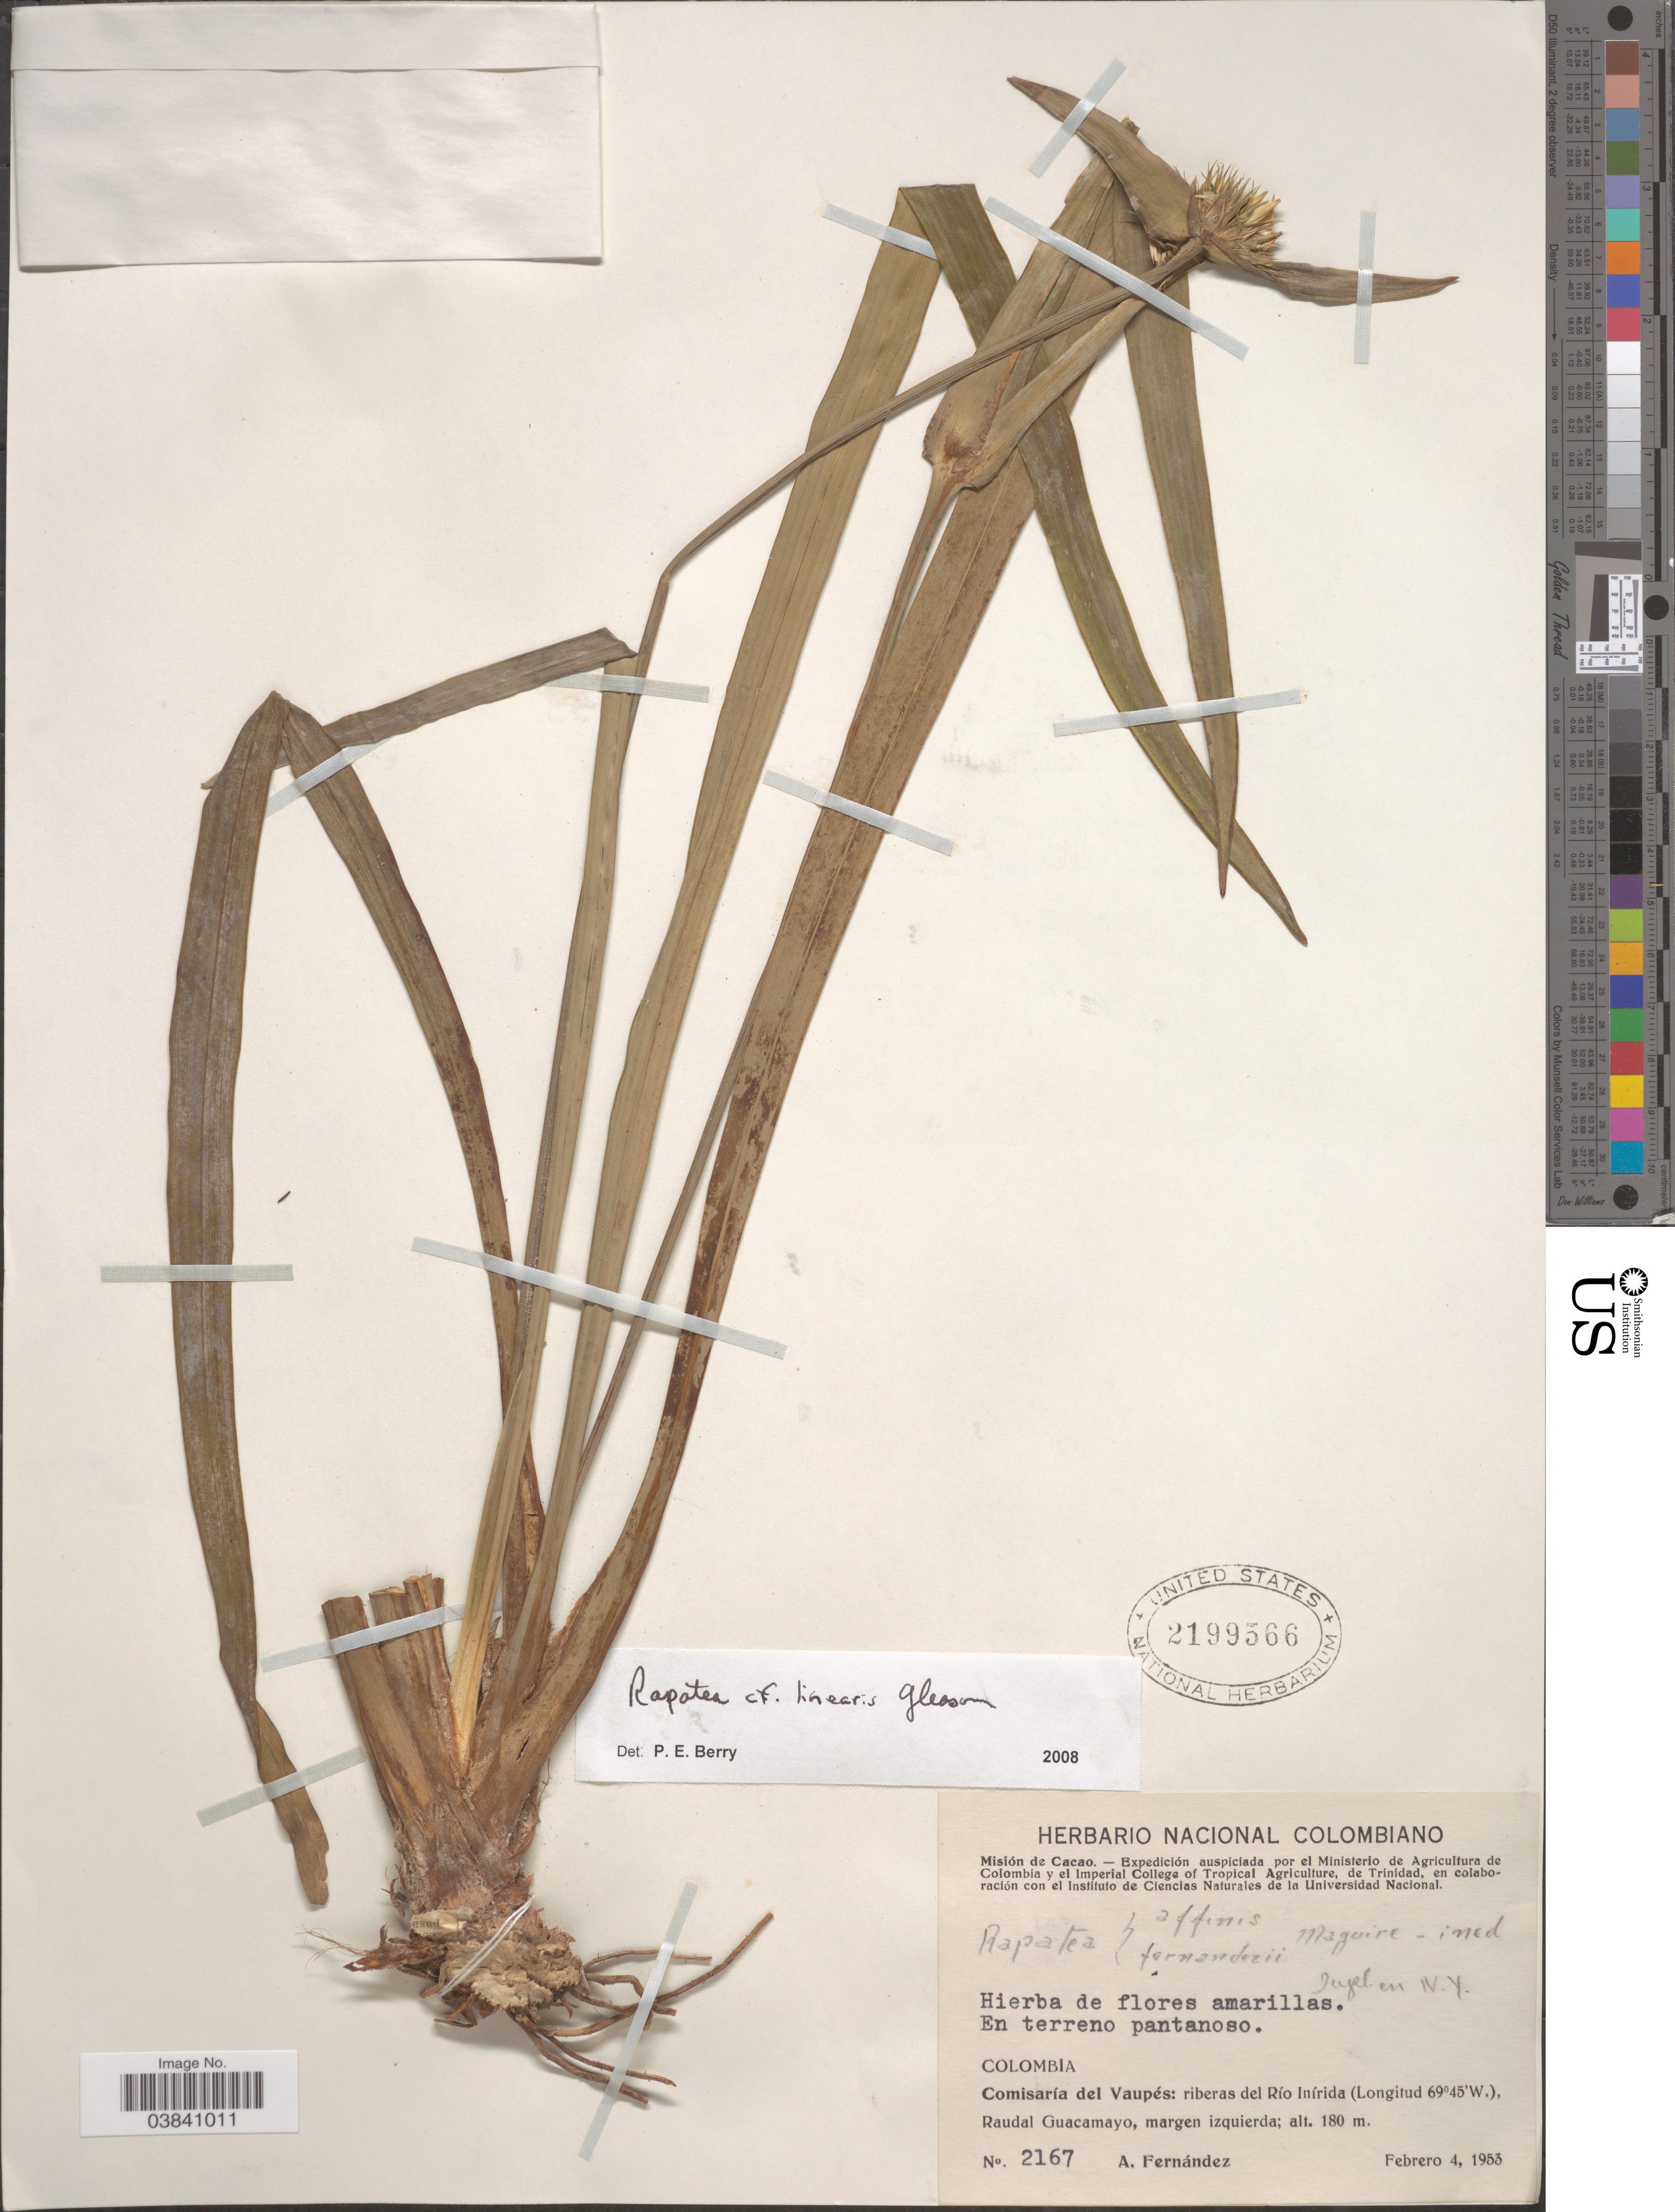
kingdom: Plantae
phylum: Tracheophyta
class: Liliopsida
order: Poales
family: Rapateaceae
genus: Stegolepis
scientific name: Stegolepis linearis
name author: Gleason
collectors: A. Fernández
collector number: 2167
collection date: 1953-02-04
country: Colombia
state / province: Vaupés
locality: Comisaría del Vaupés: riberas del Río Inírida, Raudal Guacamayo.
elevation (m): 180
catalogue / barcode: US 2199566